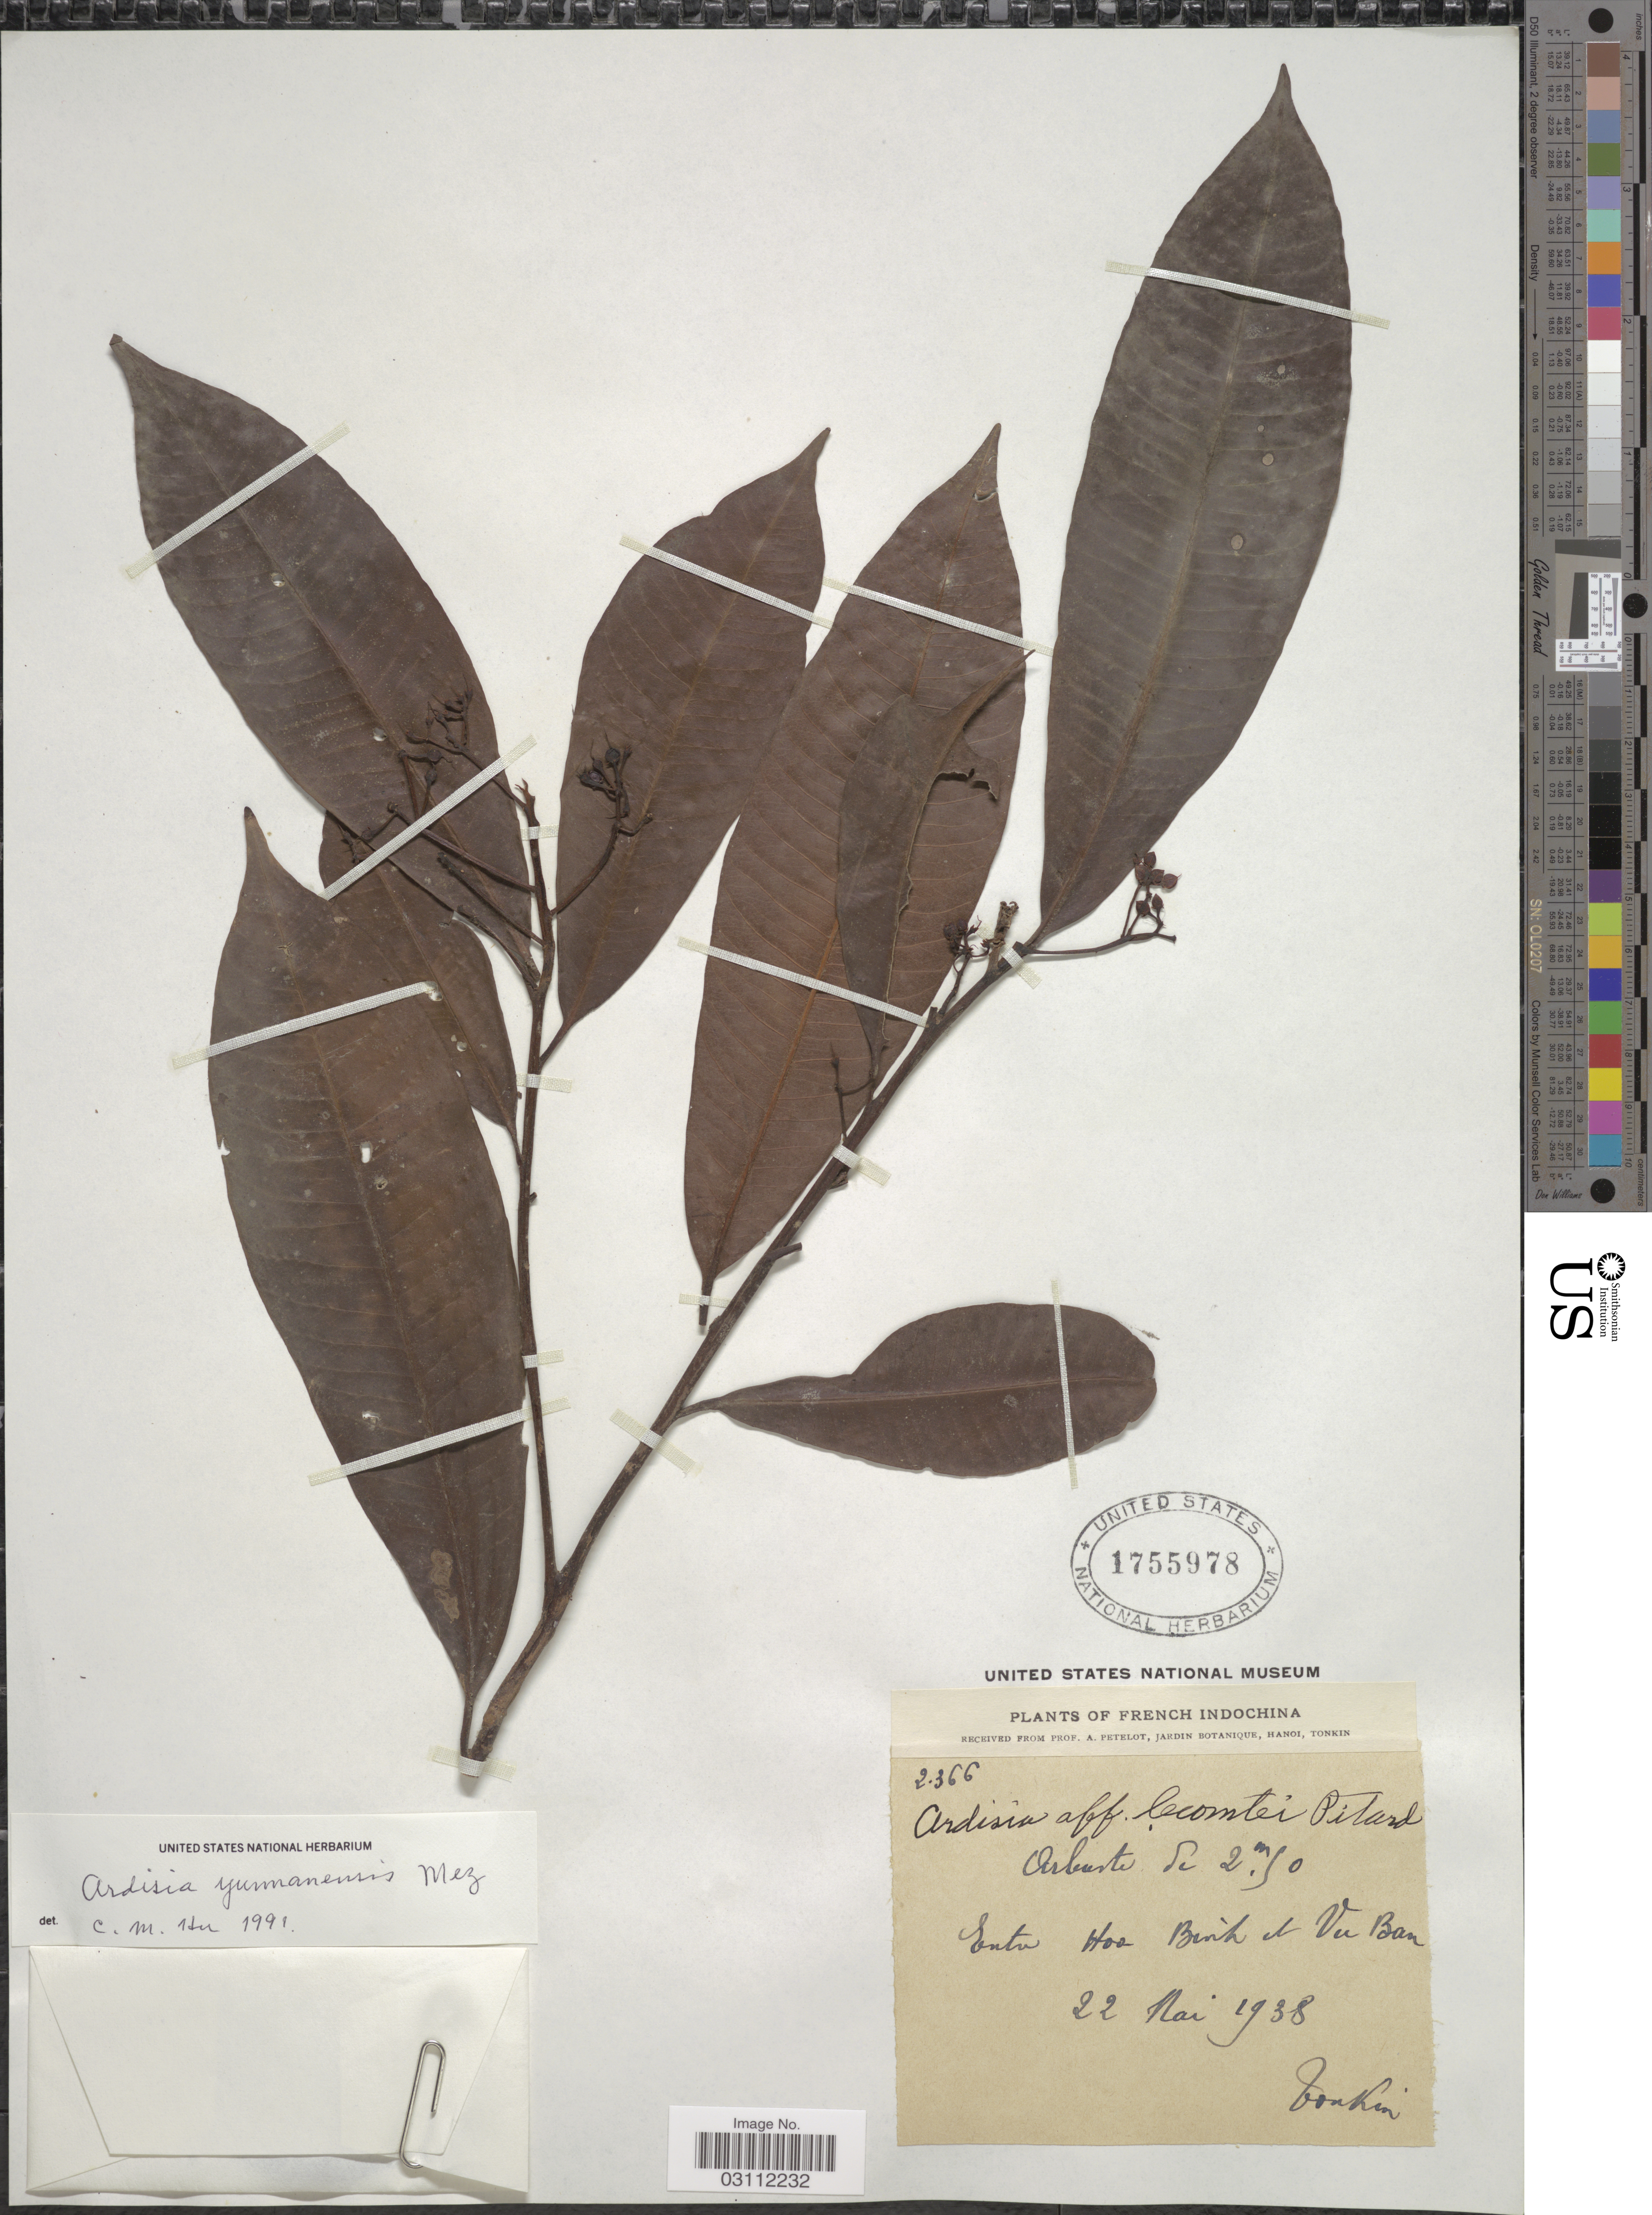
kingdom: Plantae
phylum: Tracheophyta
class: Magnoliopsida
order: Ericales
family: Primulaceae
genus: Ardisia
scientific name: Ardisia yunnanensis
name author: Mez in Engl.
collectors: A. Petelot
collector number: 2366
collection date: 1938-05-22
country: Vietnam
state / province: Hoa Binh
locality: French Indochina. Entre Hoa Binh et Vu Ban. Tonkin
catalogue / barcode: US 1755978